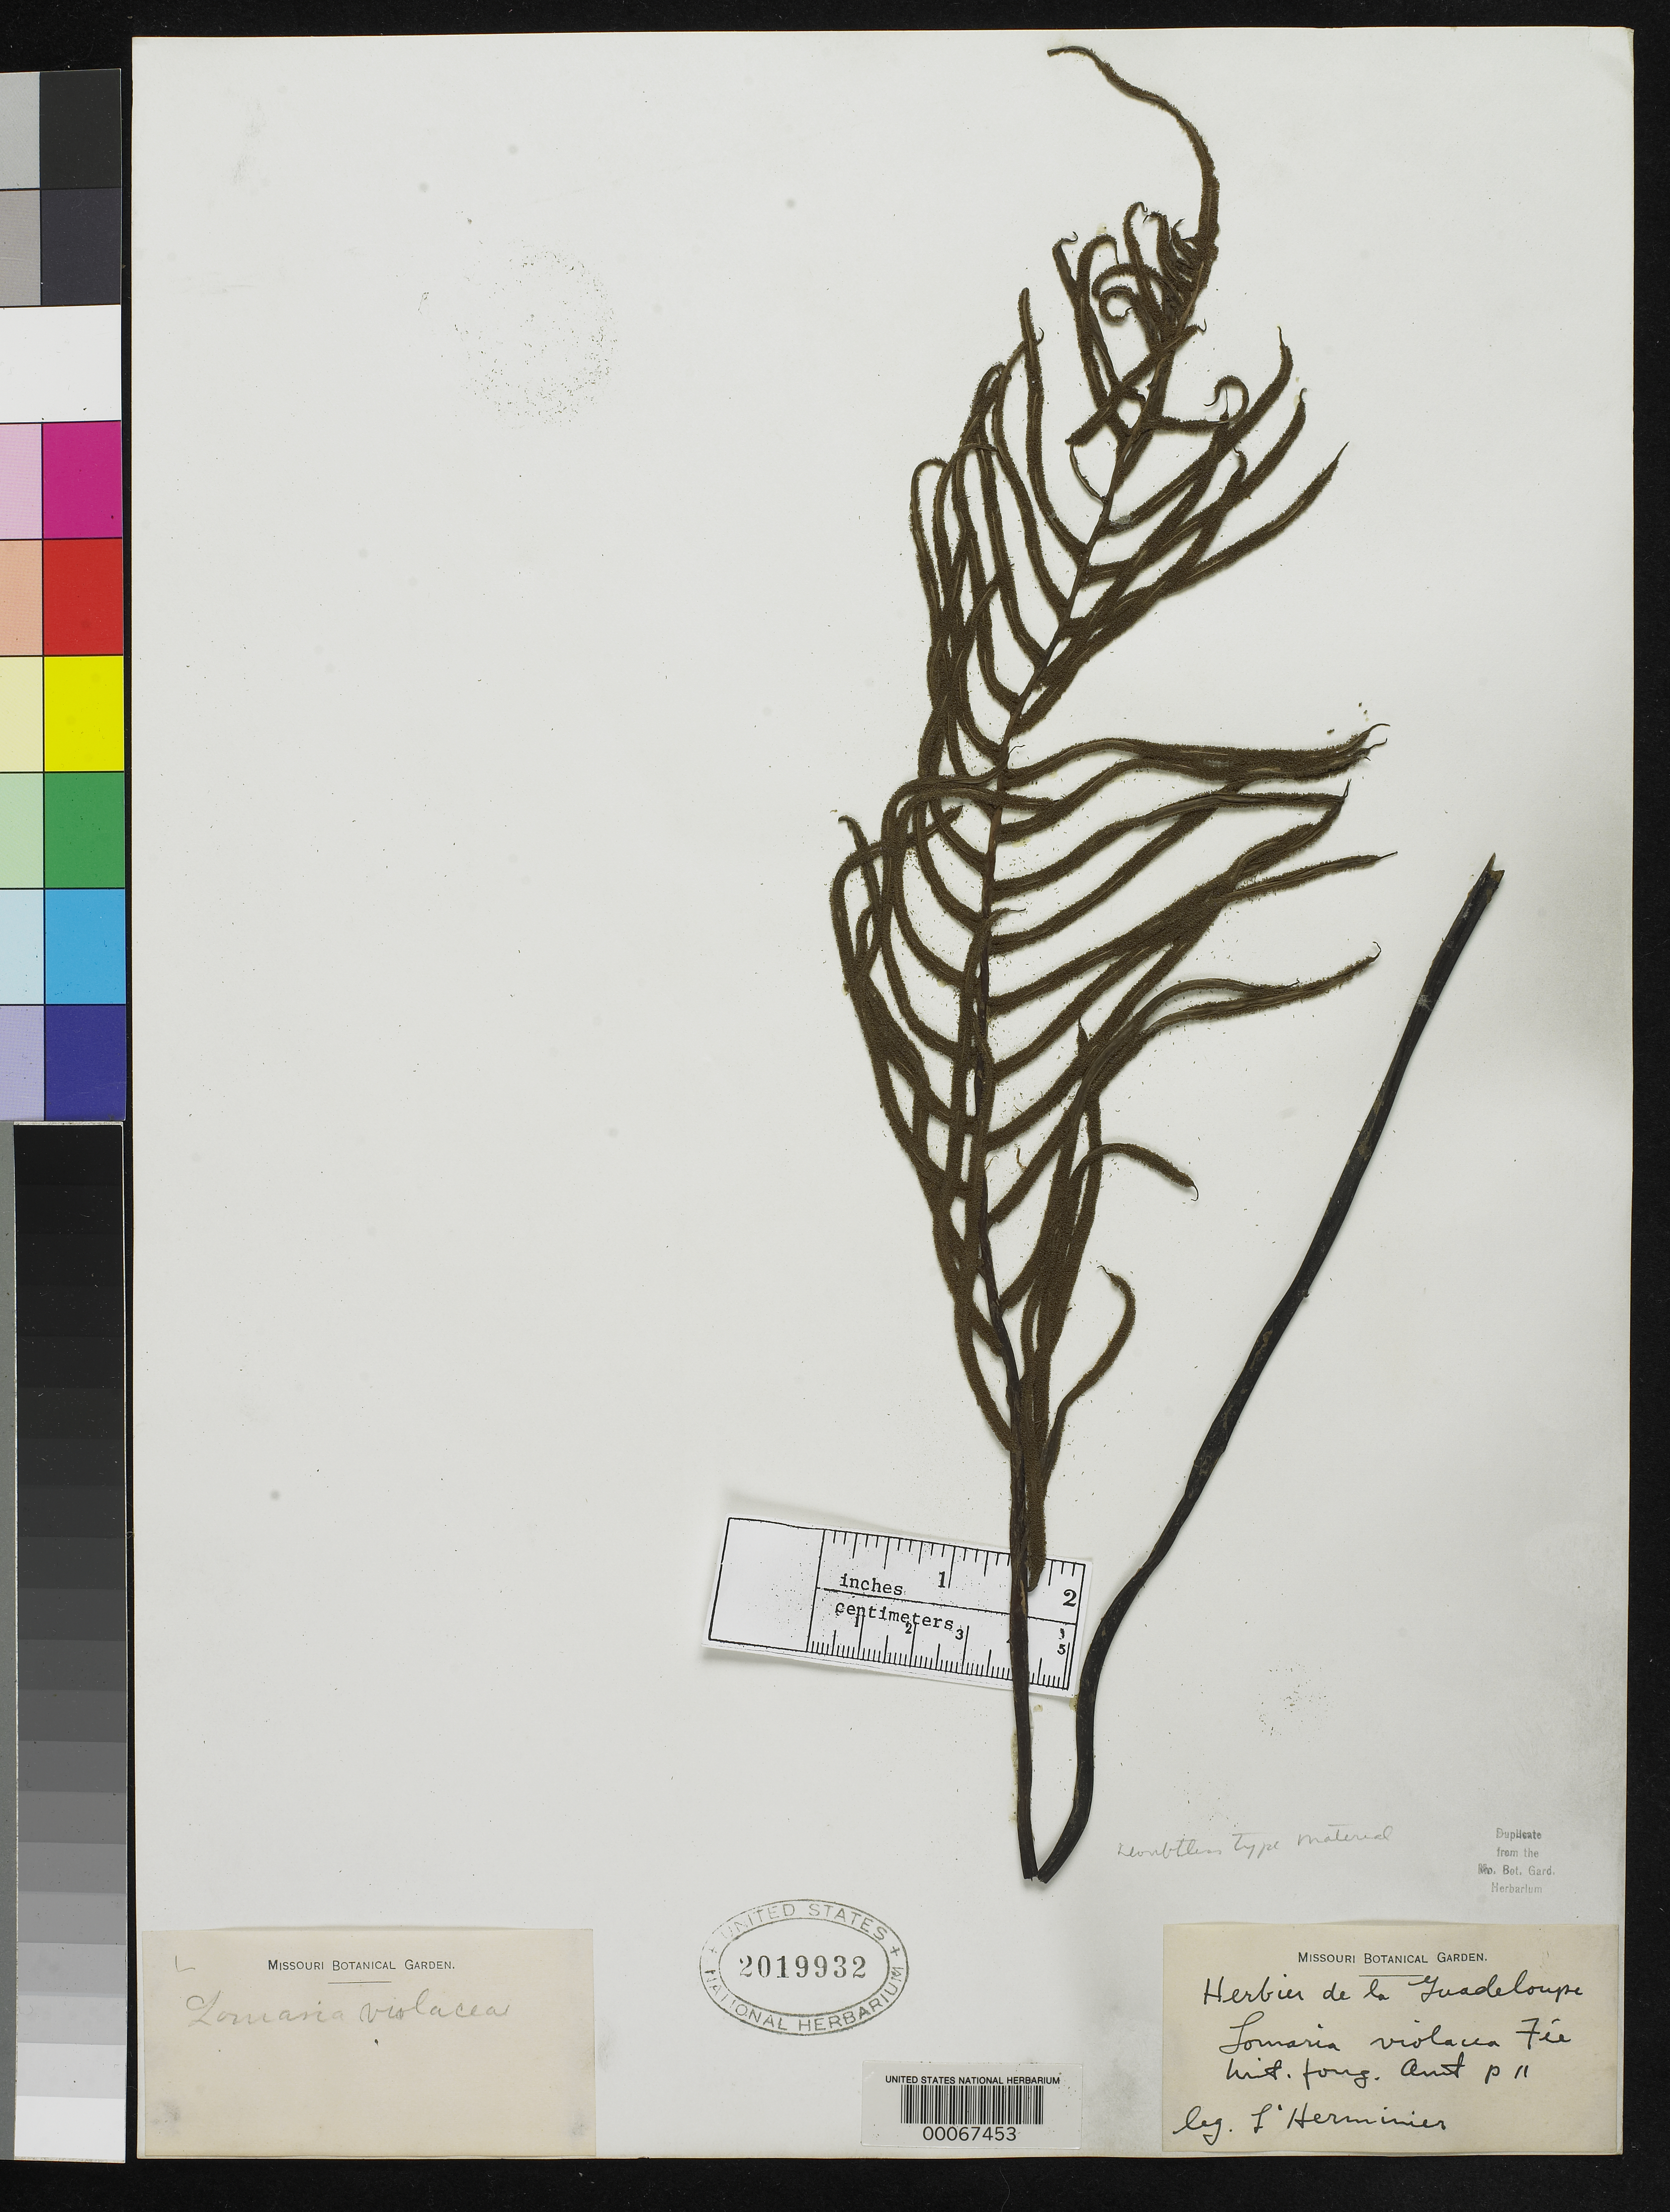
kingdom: Plantae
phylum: Tracheophyta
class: Polypodiopsida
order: Polypodiales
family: Blechnaceae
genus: Lomaria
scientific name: Lomaria violacea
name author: Fée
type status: Type Collection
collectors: F. L'Herminier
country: Guadeloupe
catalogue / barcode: US 2019932